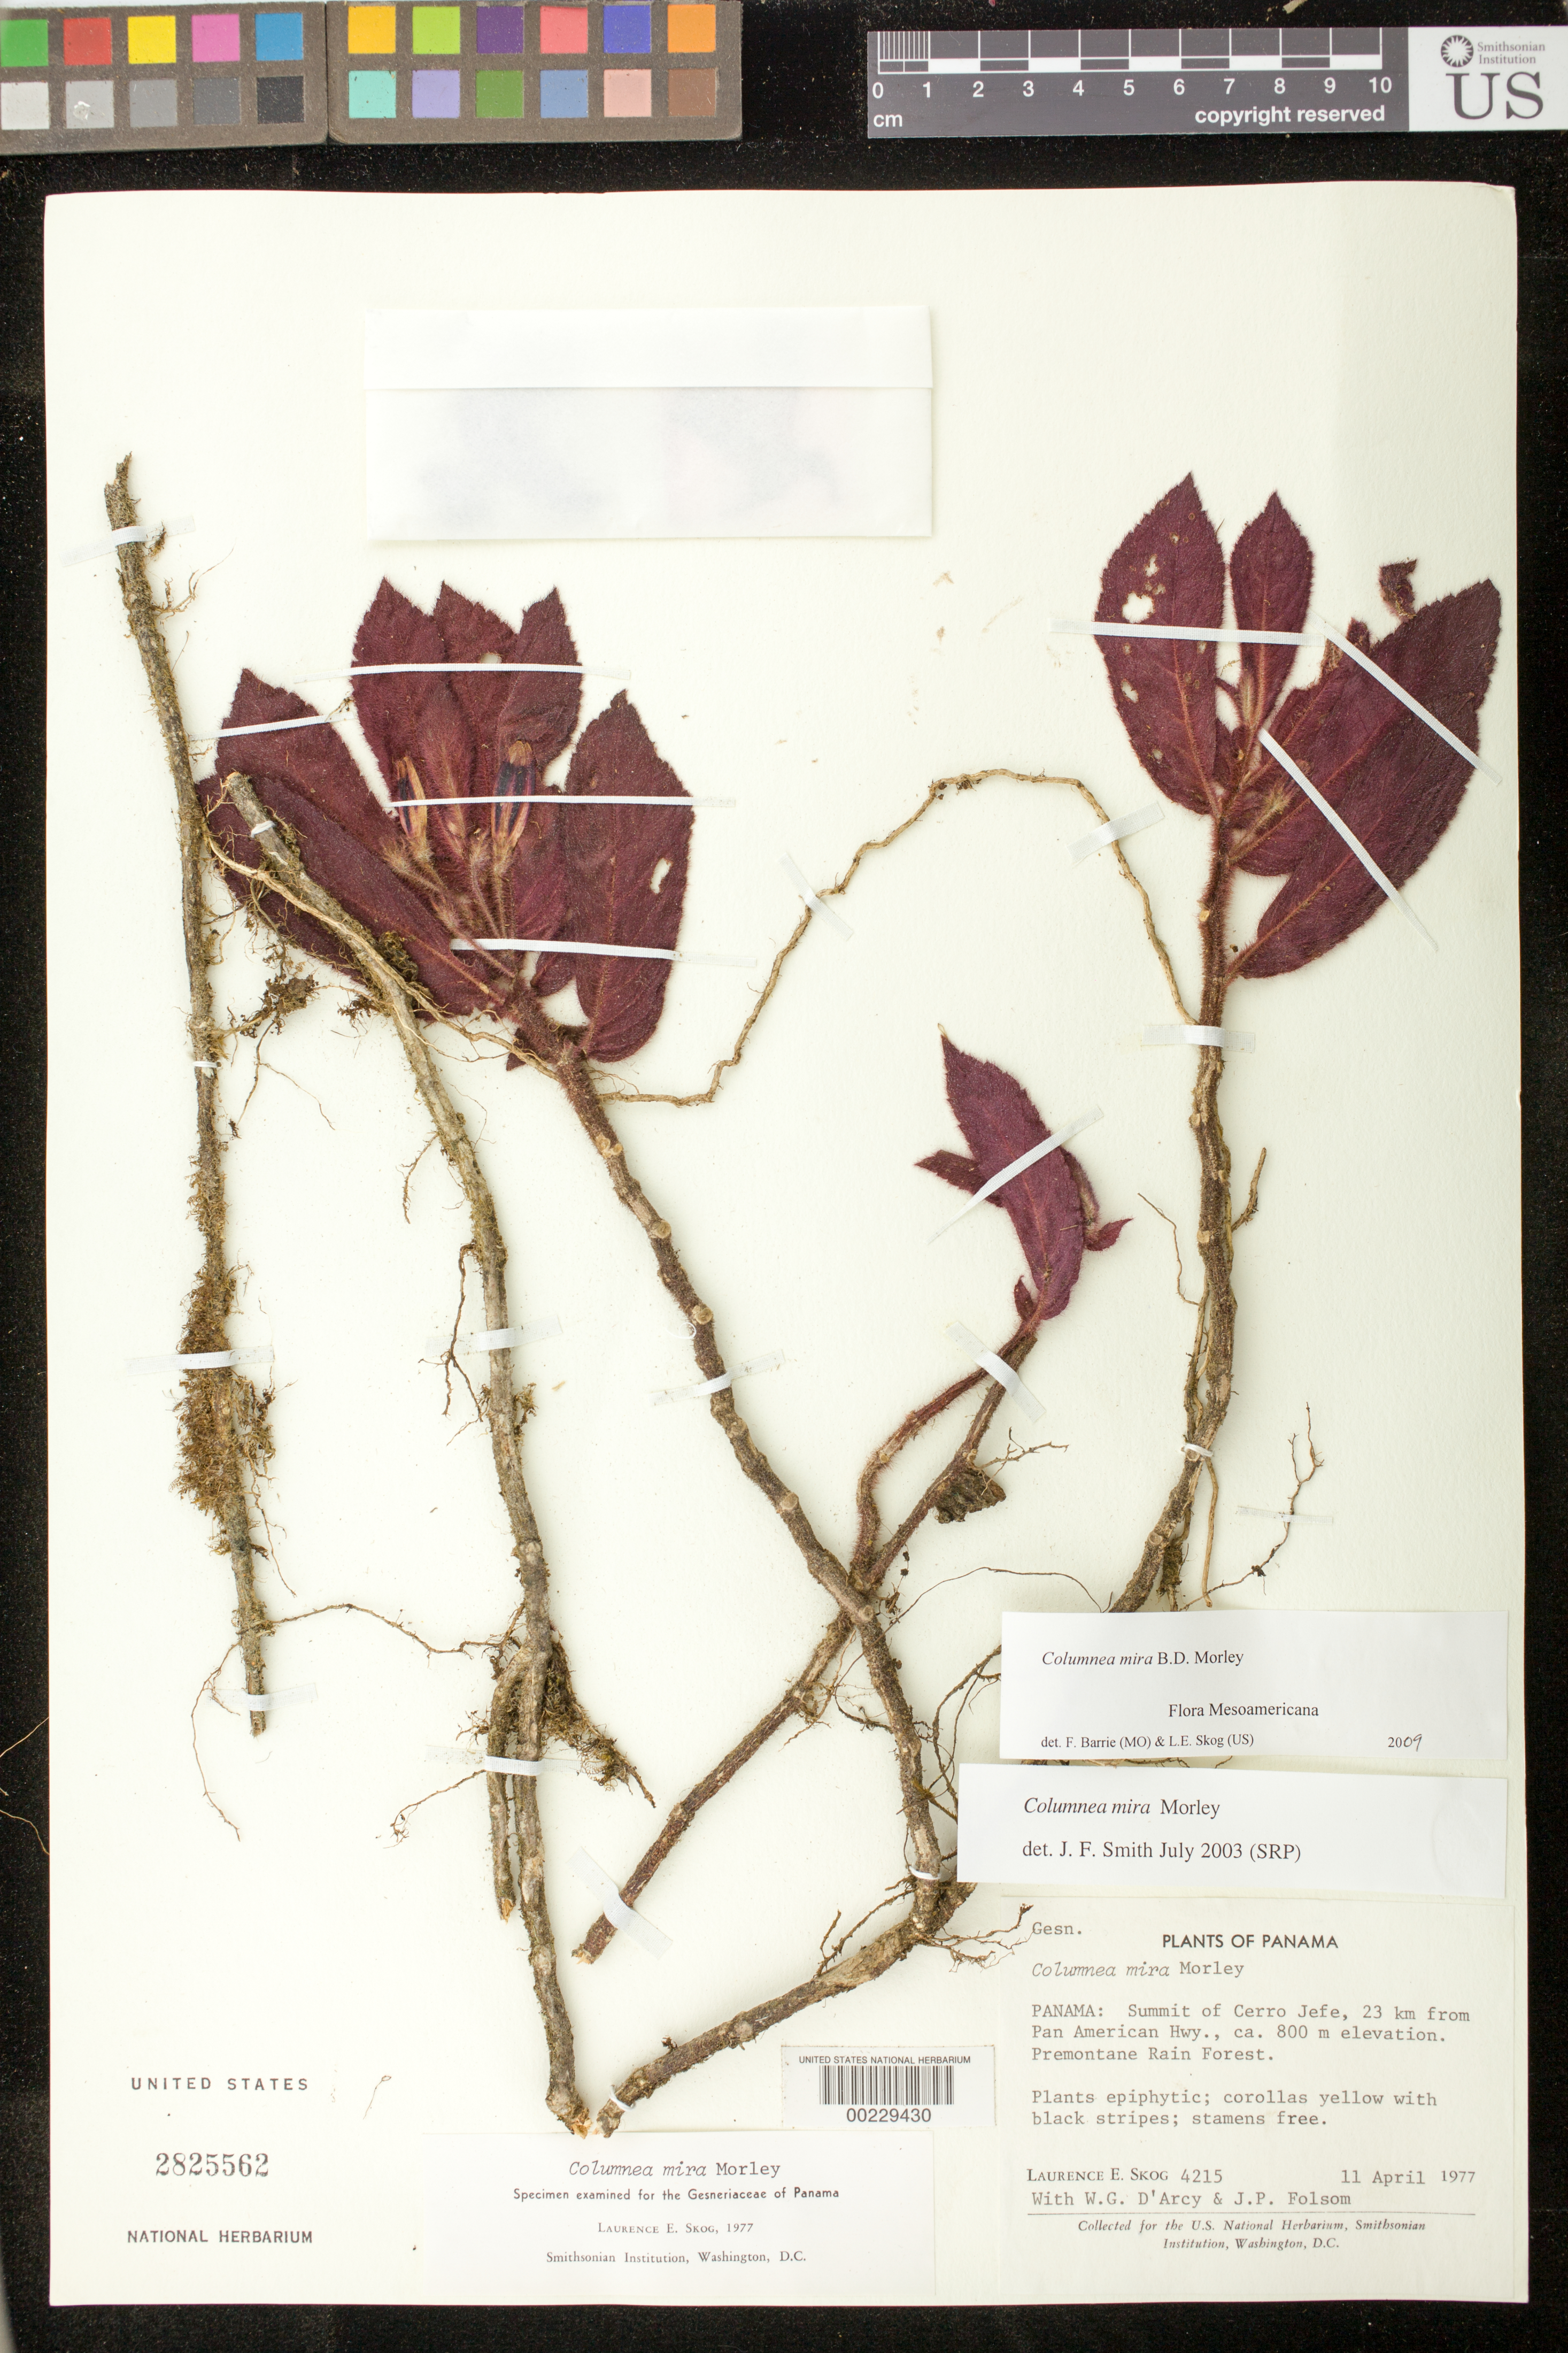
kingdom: Plantae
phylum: Tracheophyta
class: Magnoliopsida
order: Lamiales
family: Gesneriaceae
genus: Columnea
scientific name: Columnea mira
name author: B.D. Morley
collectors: L. E. Skog, W. G. D'Arcy & J. P. Folsom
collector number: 4215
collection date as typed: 11 Apr 1977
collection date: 1977-04-11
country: Panama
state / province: Panamá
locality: Summit of Cerro Jefe, 23 km from Pan American hwy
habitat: Premontane rain forest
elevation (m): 800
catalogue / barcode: US 2825562